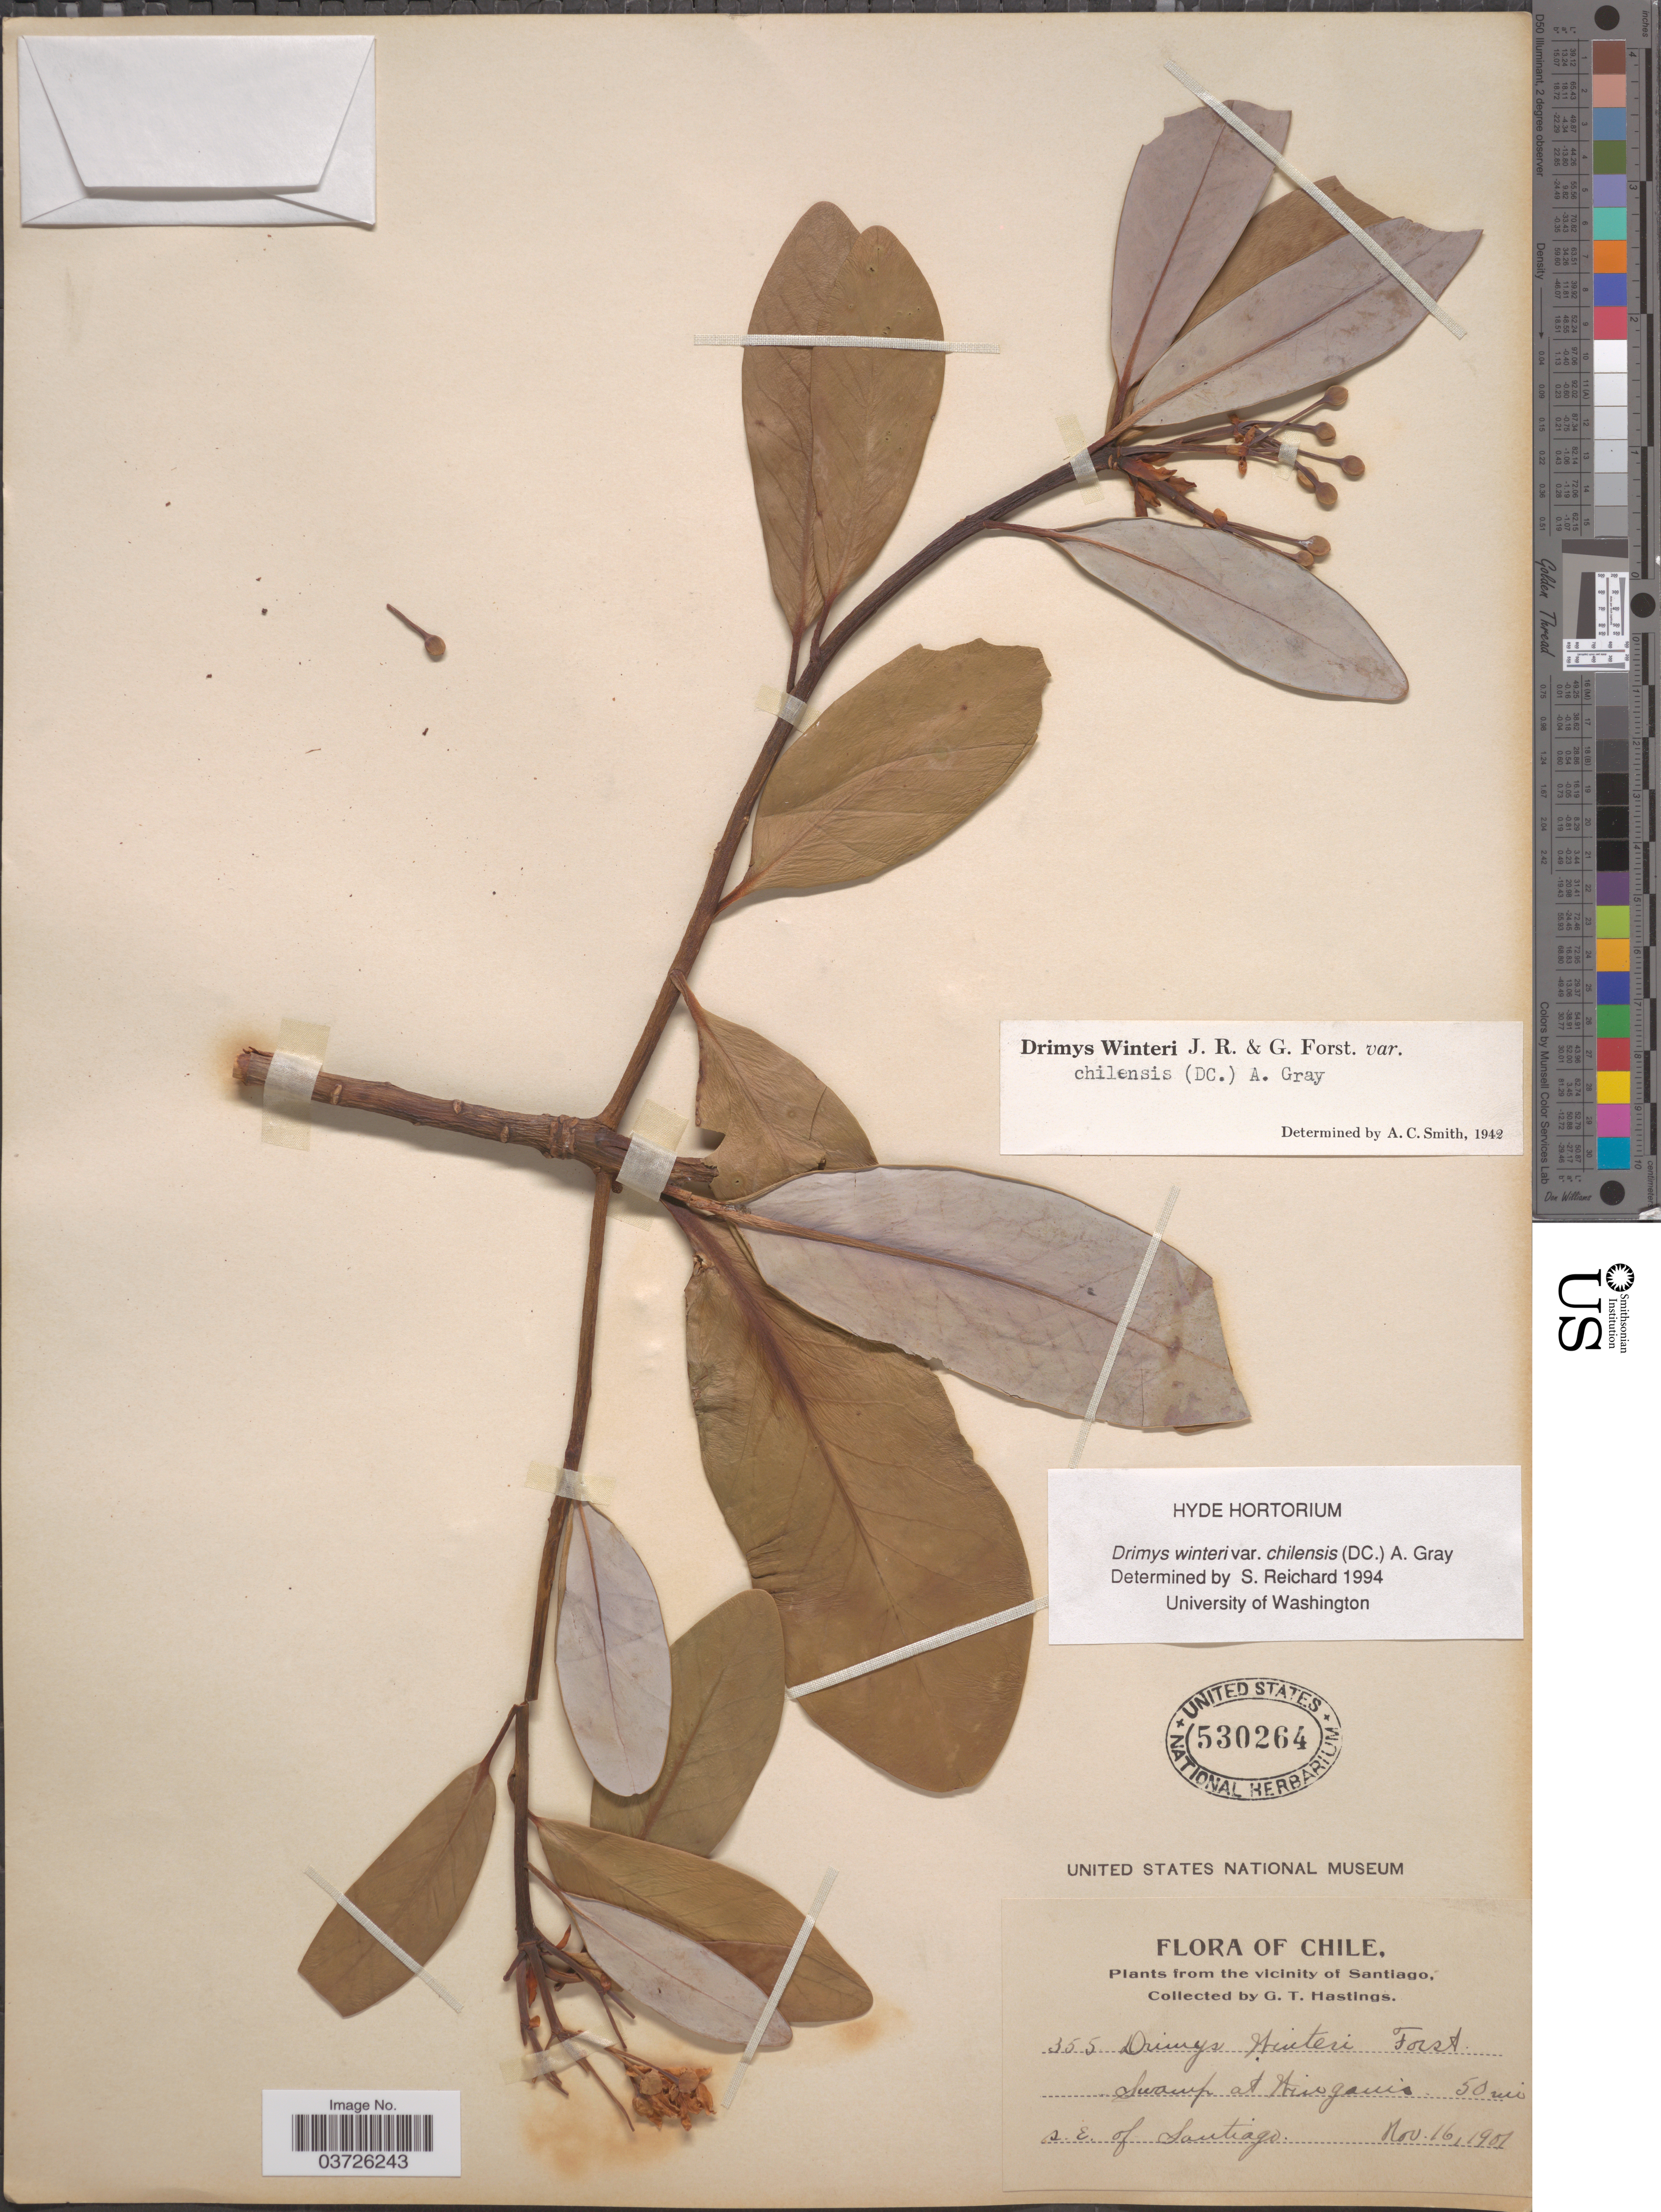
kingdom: Plantae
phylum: Tracheophyta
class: Magnoliopsida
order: Canellales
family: Winteraceae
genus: Drimys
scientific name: Drimys winteri var. chilensis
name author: (DC.) A. Gray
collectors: G. Hastings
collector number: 355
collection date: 1901-11-16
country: Chile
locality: The vicinity of Santiago. Swamp at Wingani [interpreted]. 50 mi s. E. of Santiago.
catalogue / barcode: US 530264